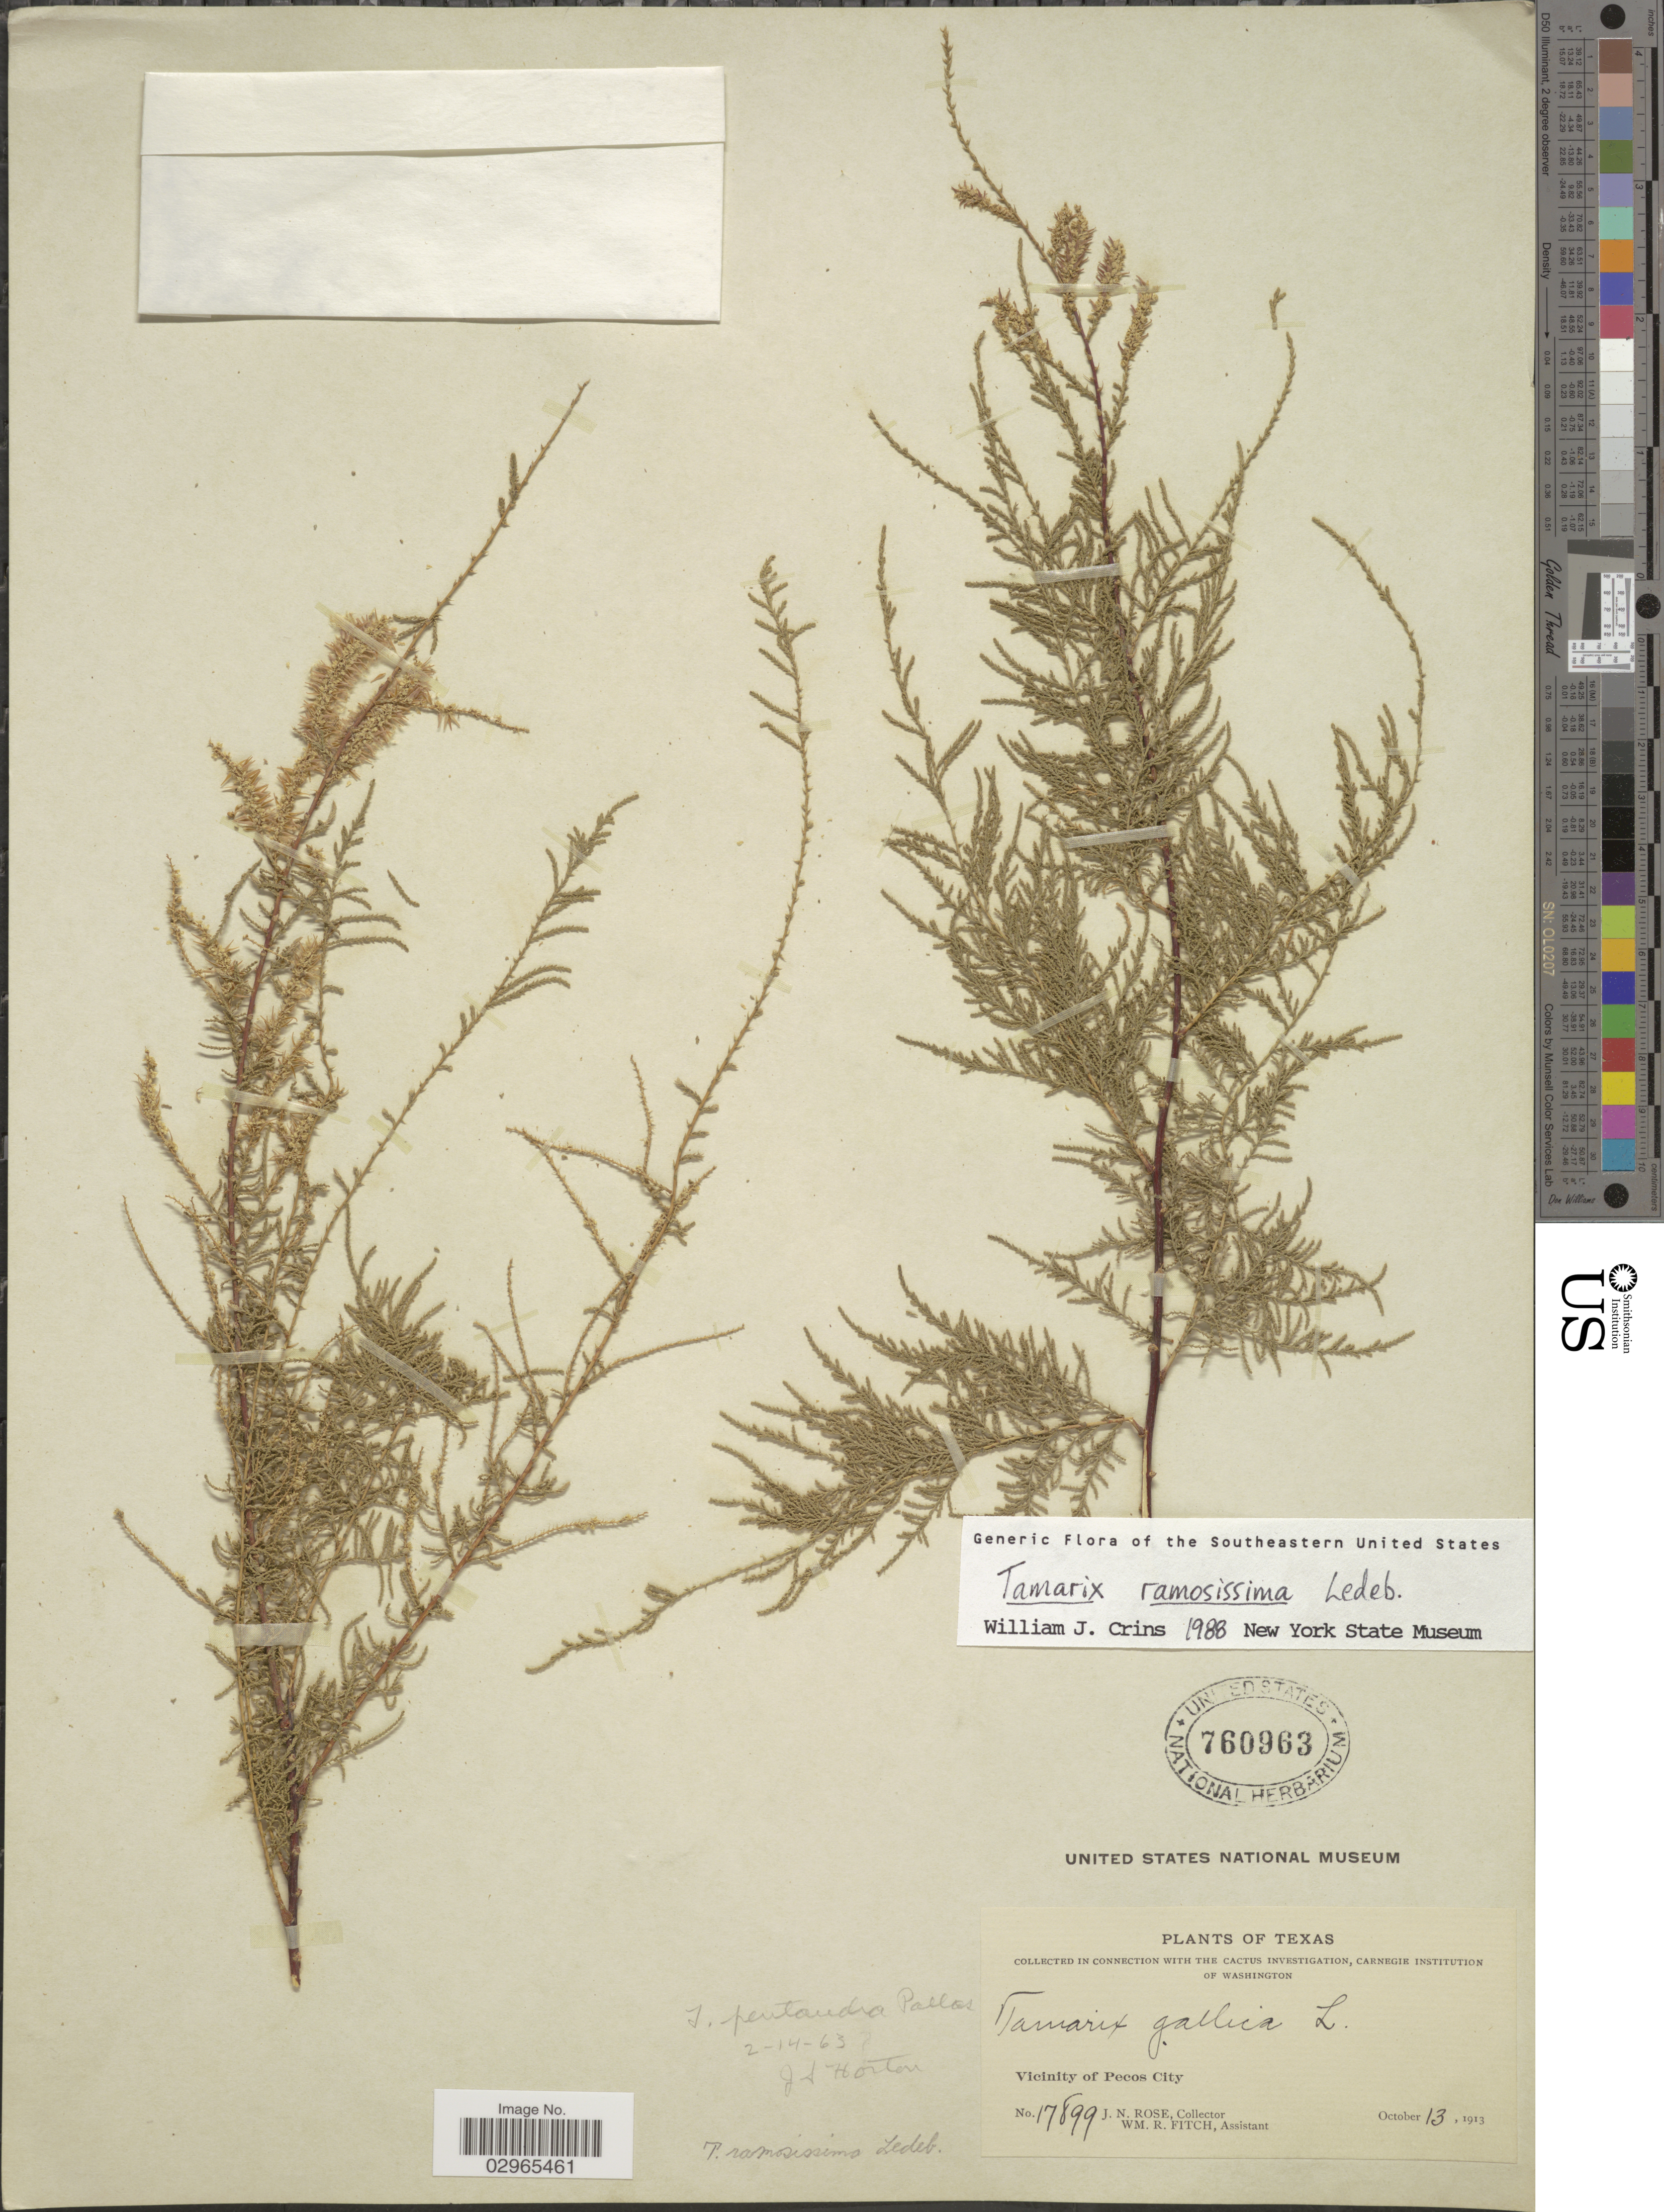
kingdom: Plantae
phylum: Tracheophyta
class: Magnoliopsida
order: Caryophyllales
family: Tamaricaceae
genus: Tamarix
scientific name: Tamarix ramosissima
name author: Ledeb.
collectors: J. N. Rose & W. R. Fitch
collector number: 17899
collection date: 1913-10-13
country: United States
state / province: Texas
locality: Vicinity of Pecos City.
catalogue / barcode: US 760963